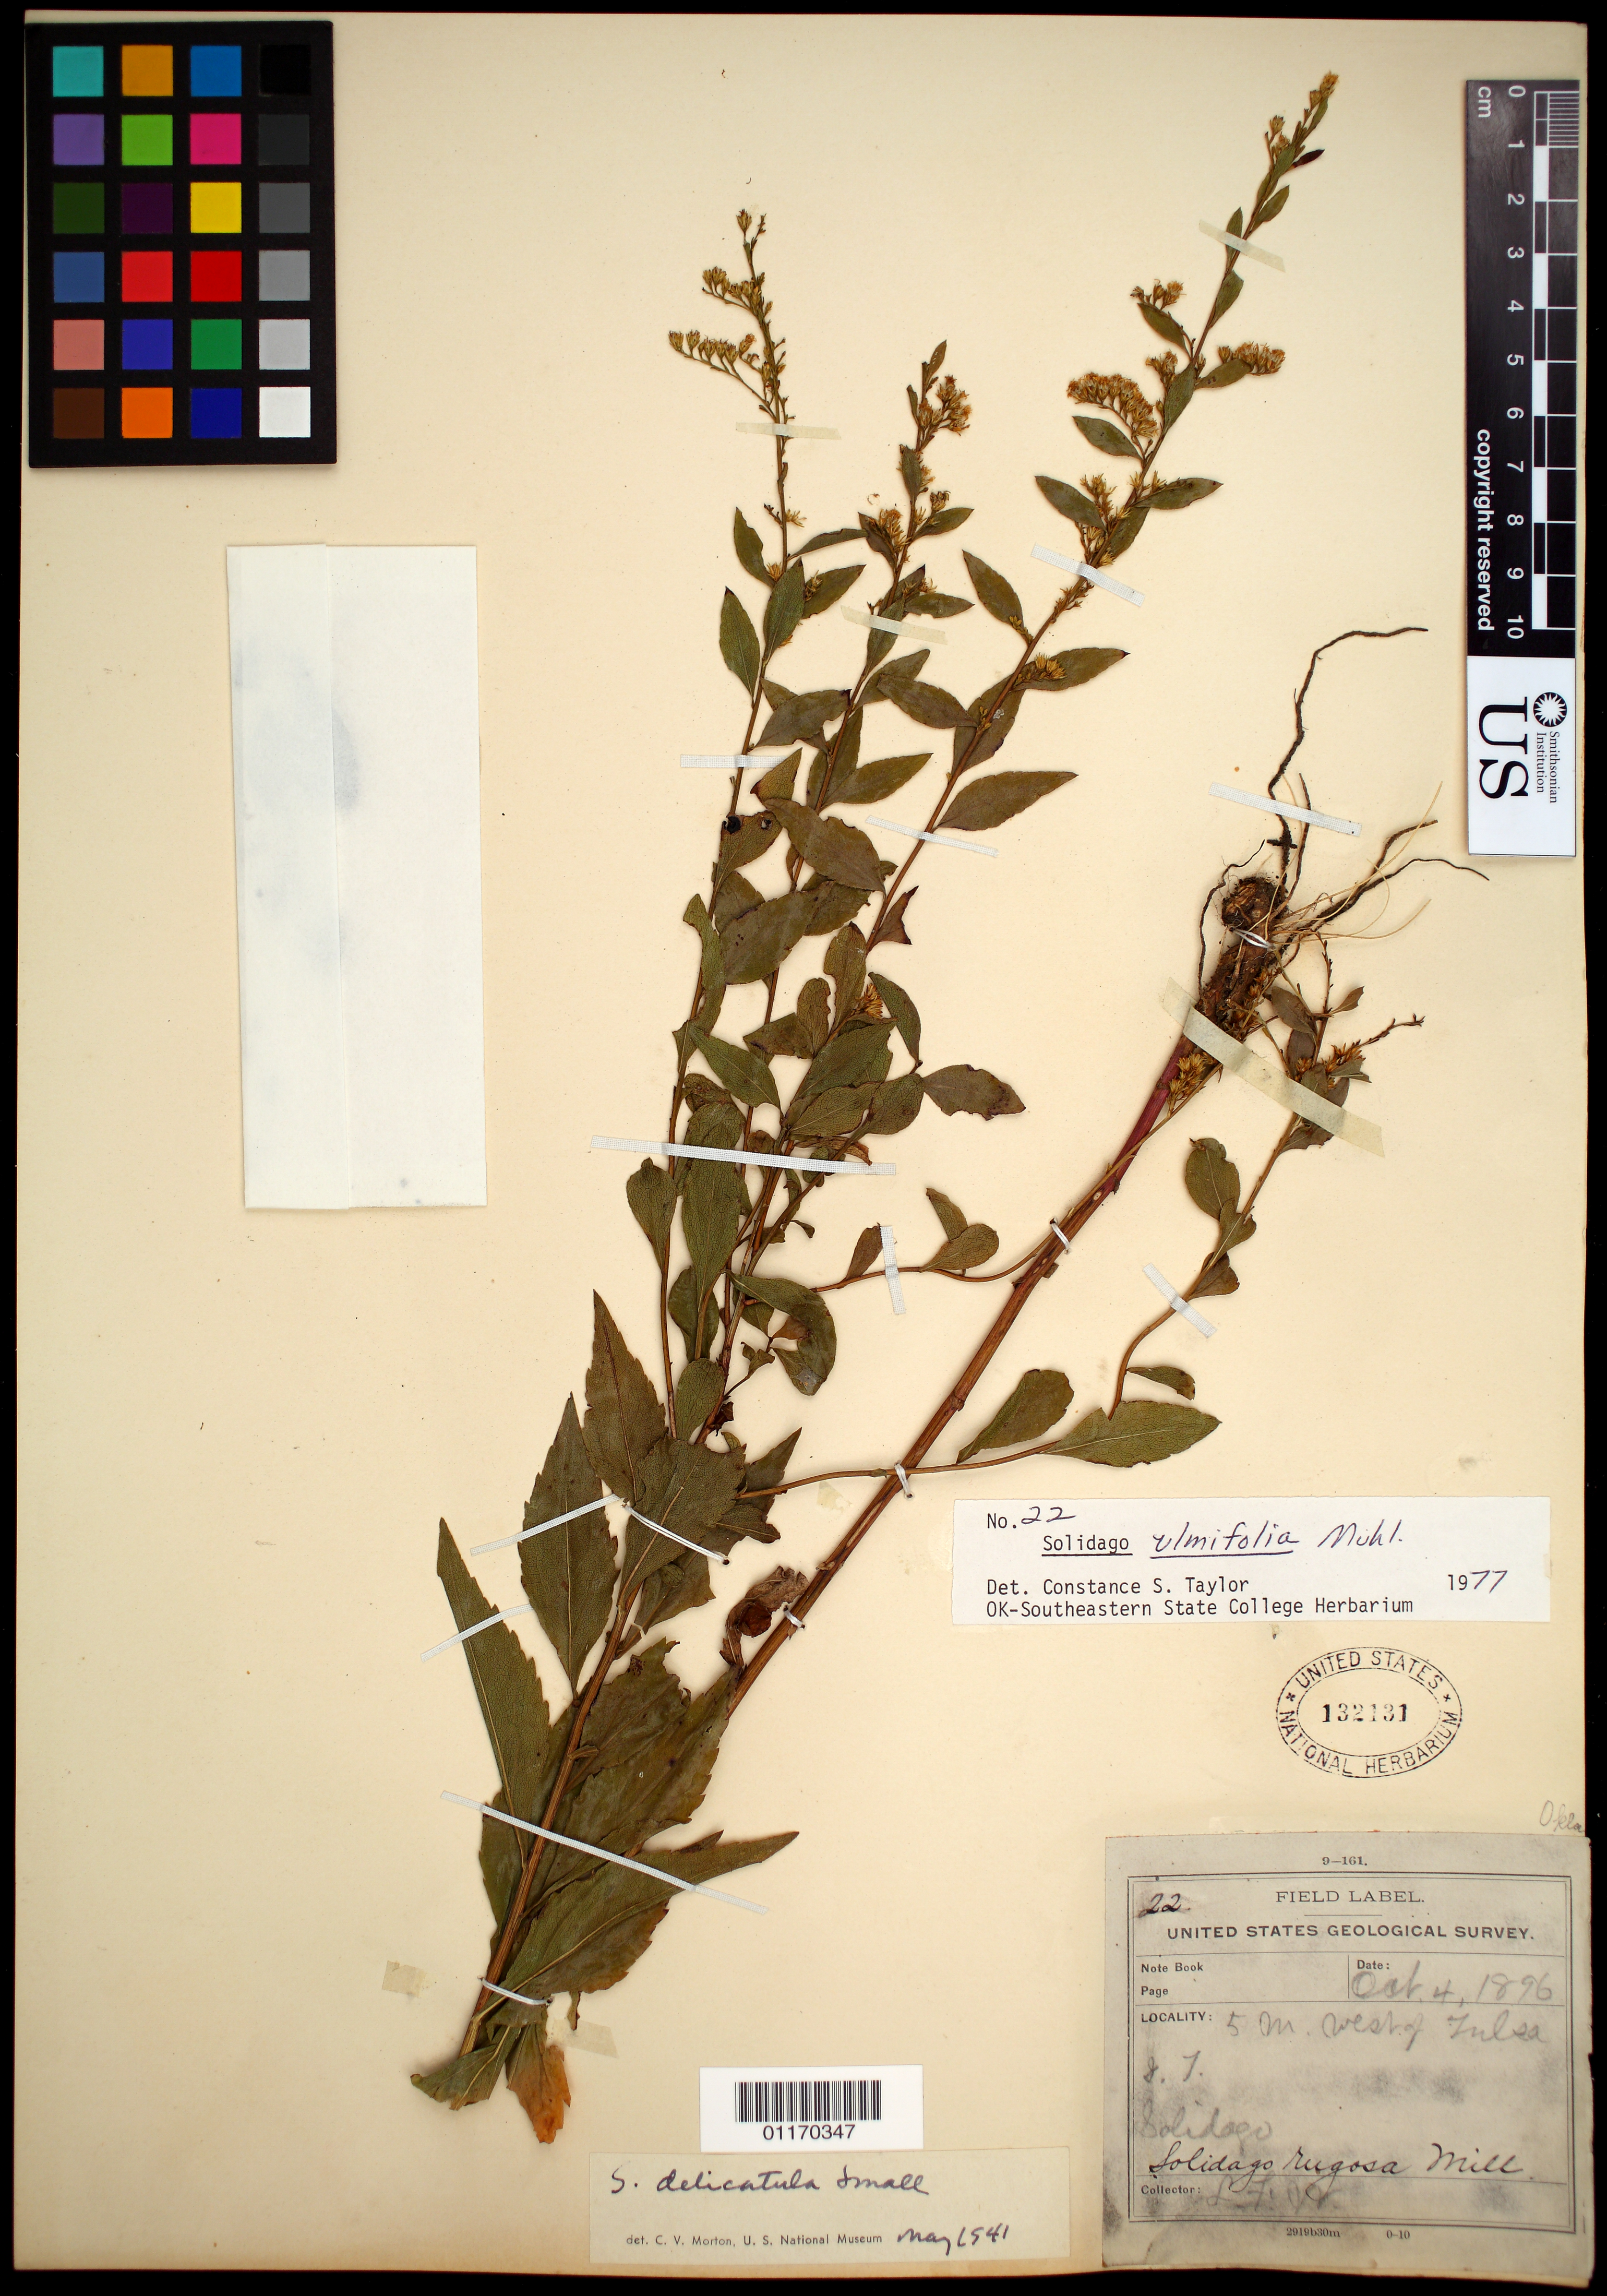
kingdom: Plantae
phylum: Tracheophyta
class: Magnoliopsida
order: Asterales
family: Asteraceae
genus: Solidago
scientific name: Solidago ulmifolia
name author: Muhl. ex Willd.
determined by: Taylor, Constance E. S.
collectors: L. F. Ward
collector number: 22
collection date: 1896-10-04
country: United States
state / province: Oklahoma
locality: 5 m. West of Tulsa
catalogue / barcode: US 132131